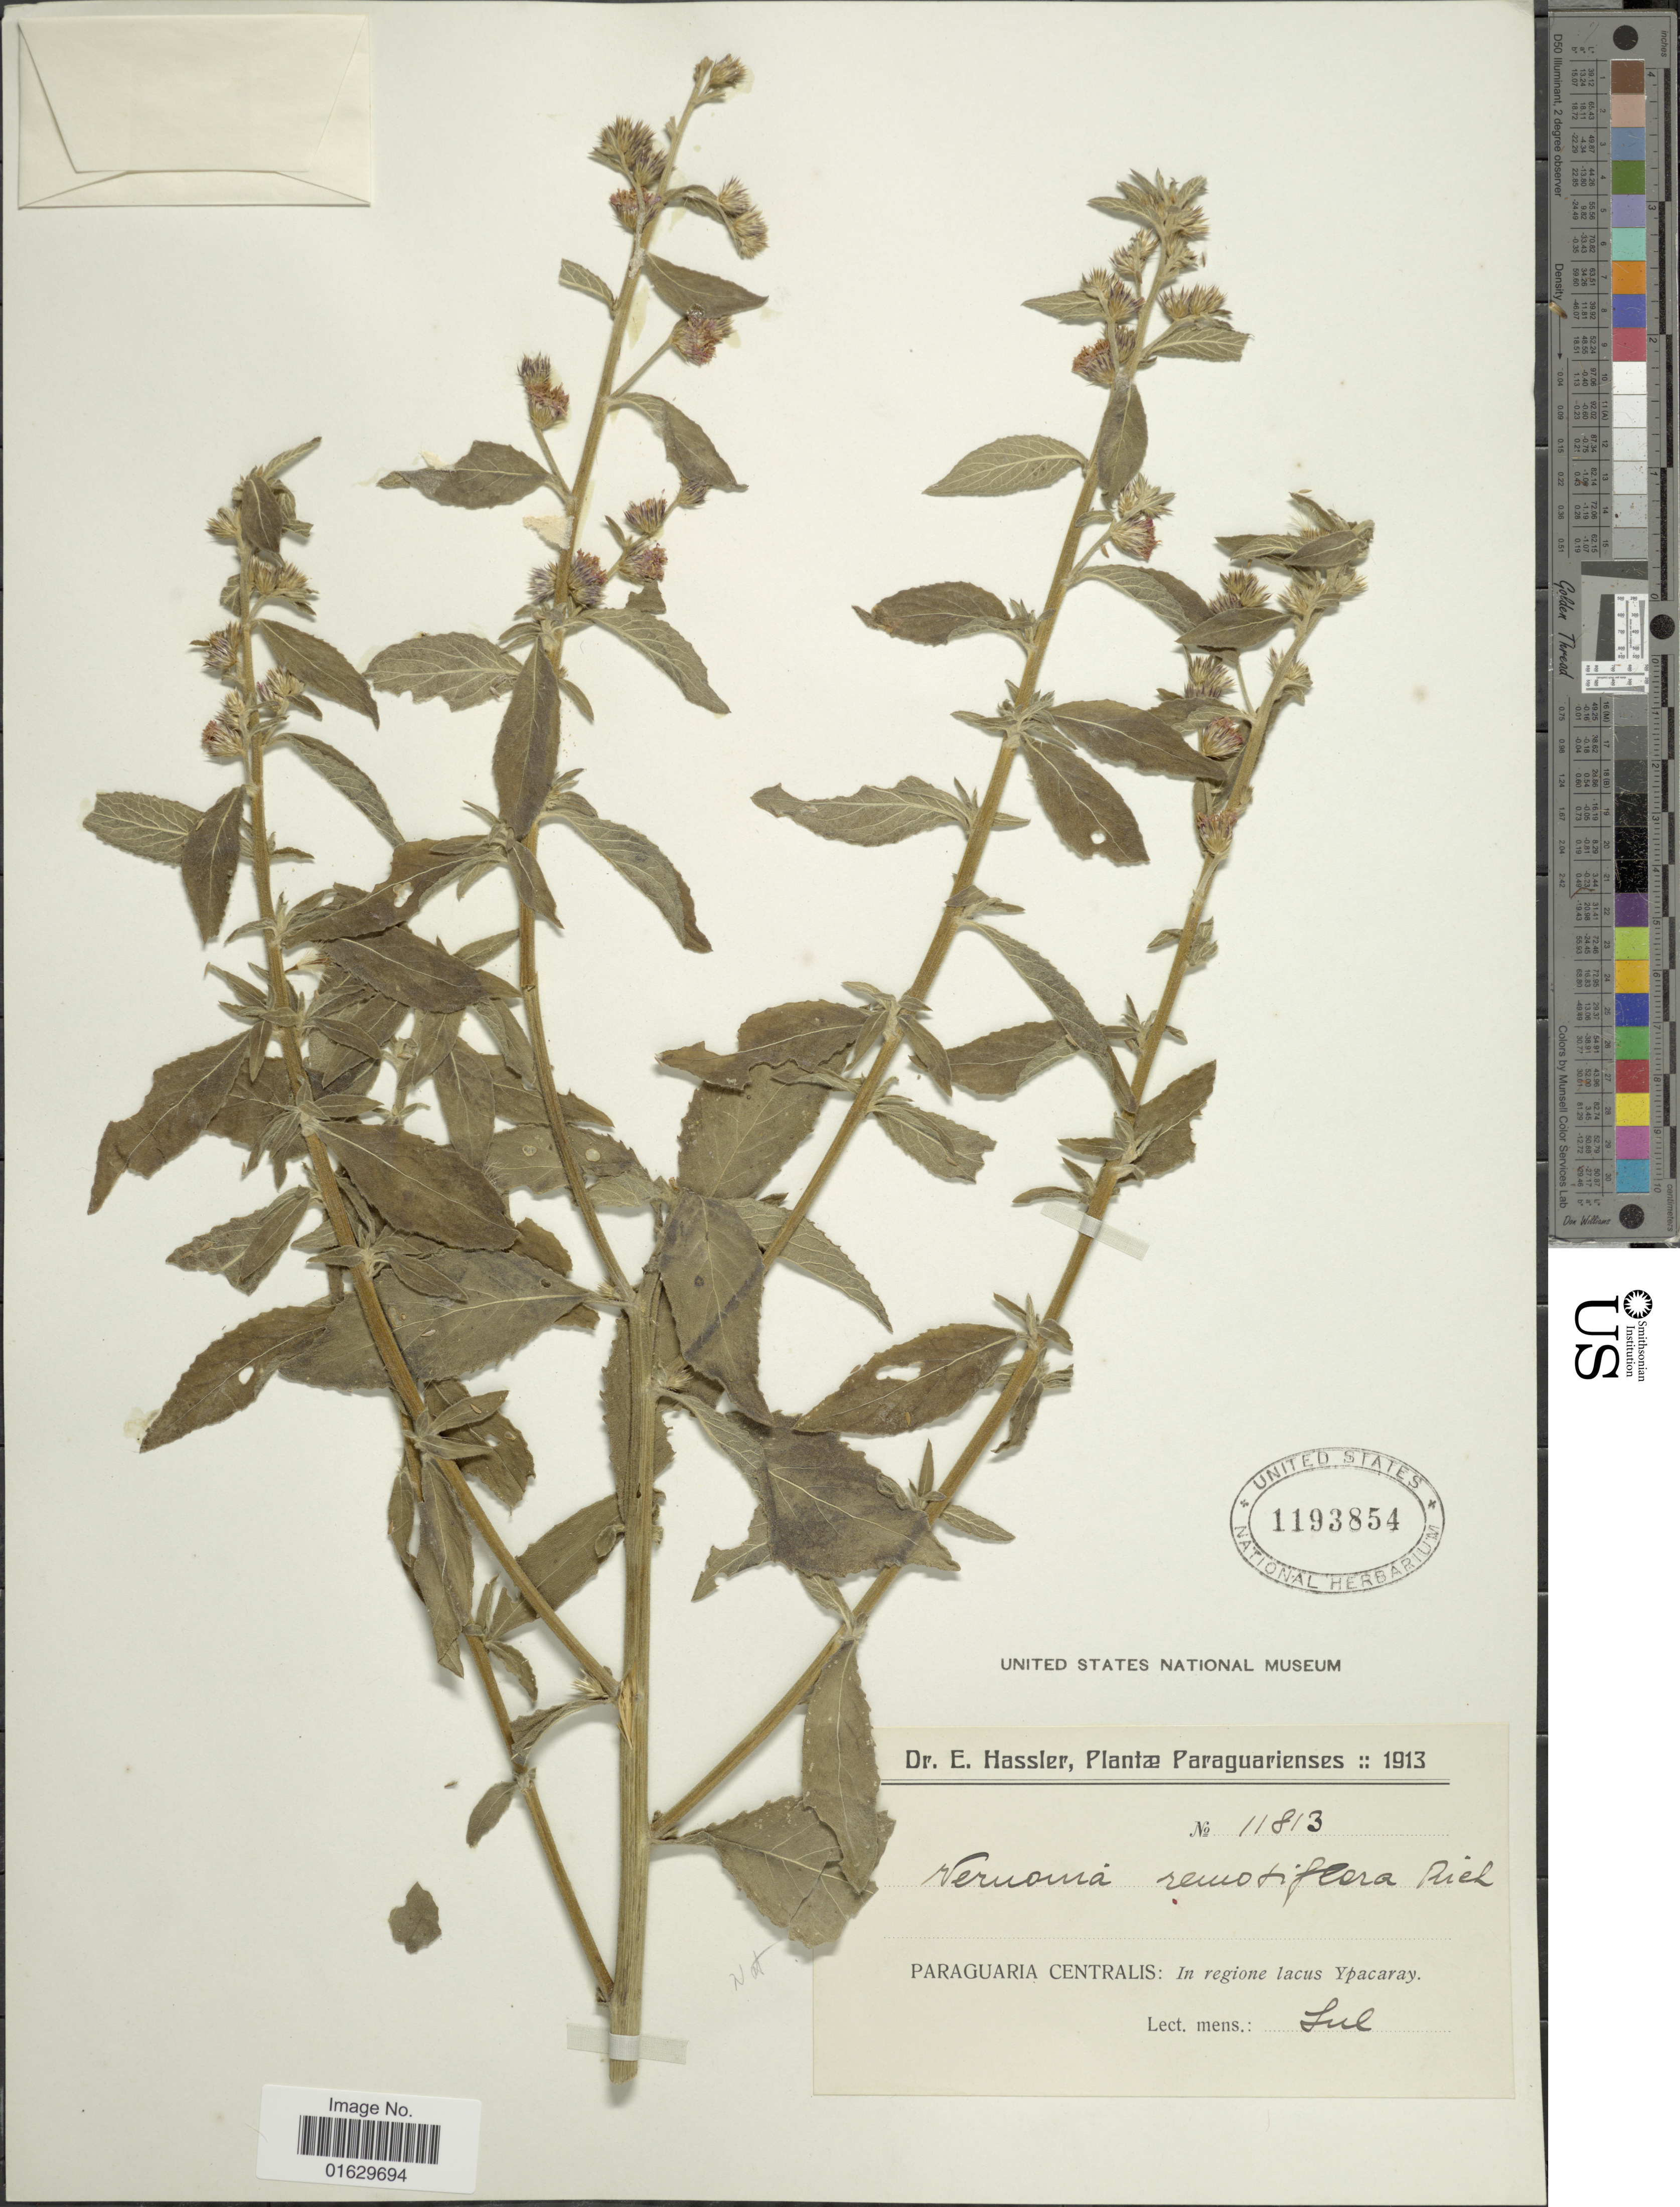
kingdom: Plantae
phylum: Tracheophyta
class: Magnoliopsida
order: Asterales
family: Asteraceae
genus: Lepidaploa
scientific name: Lepidaploa remotiflora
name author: (Rich.) H. Rob.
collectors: E. Hassler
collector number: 11813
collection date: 1913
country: Paraguay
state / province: Paraguari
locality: Paraguaria Centralis: in regione lacus Ypacaray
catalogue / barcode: US 1193854